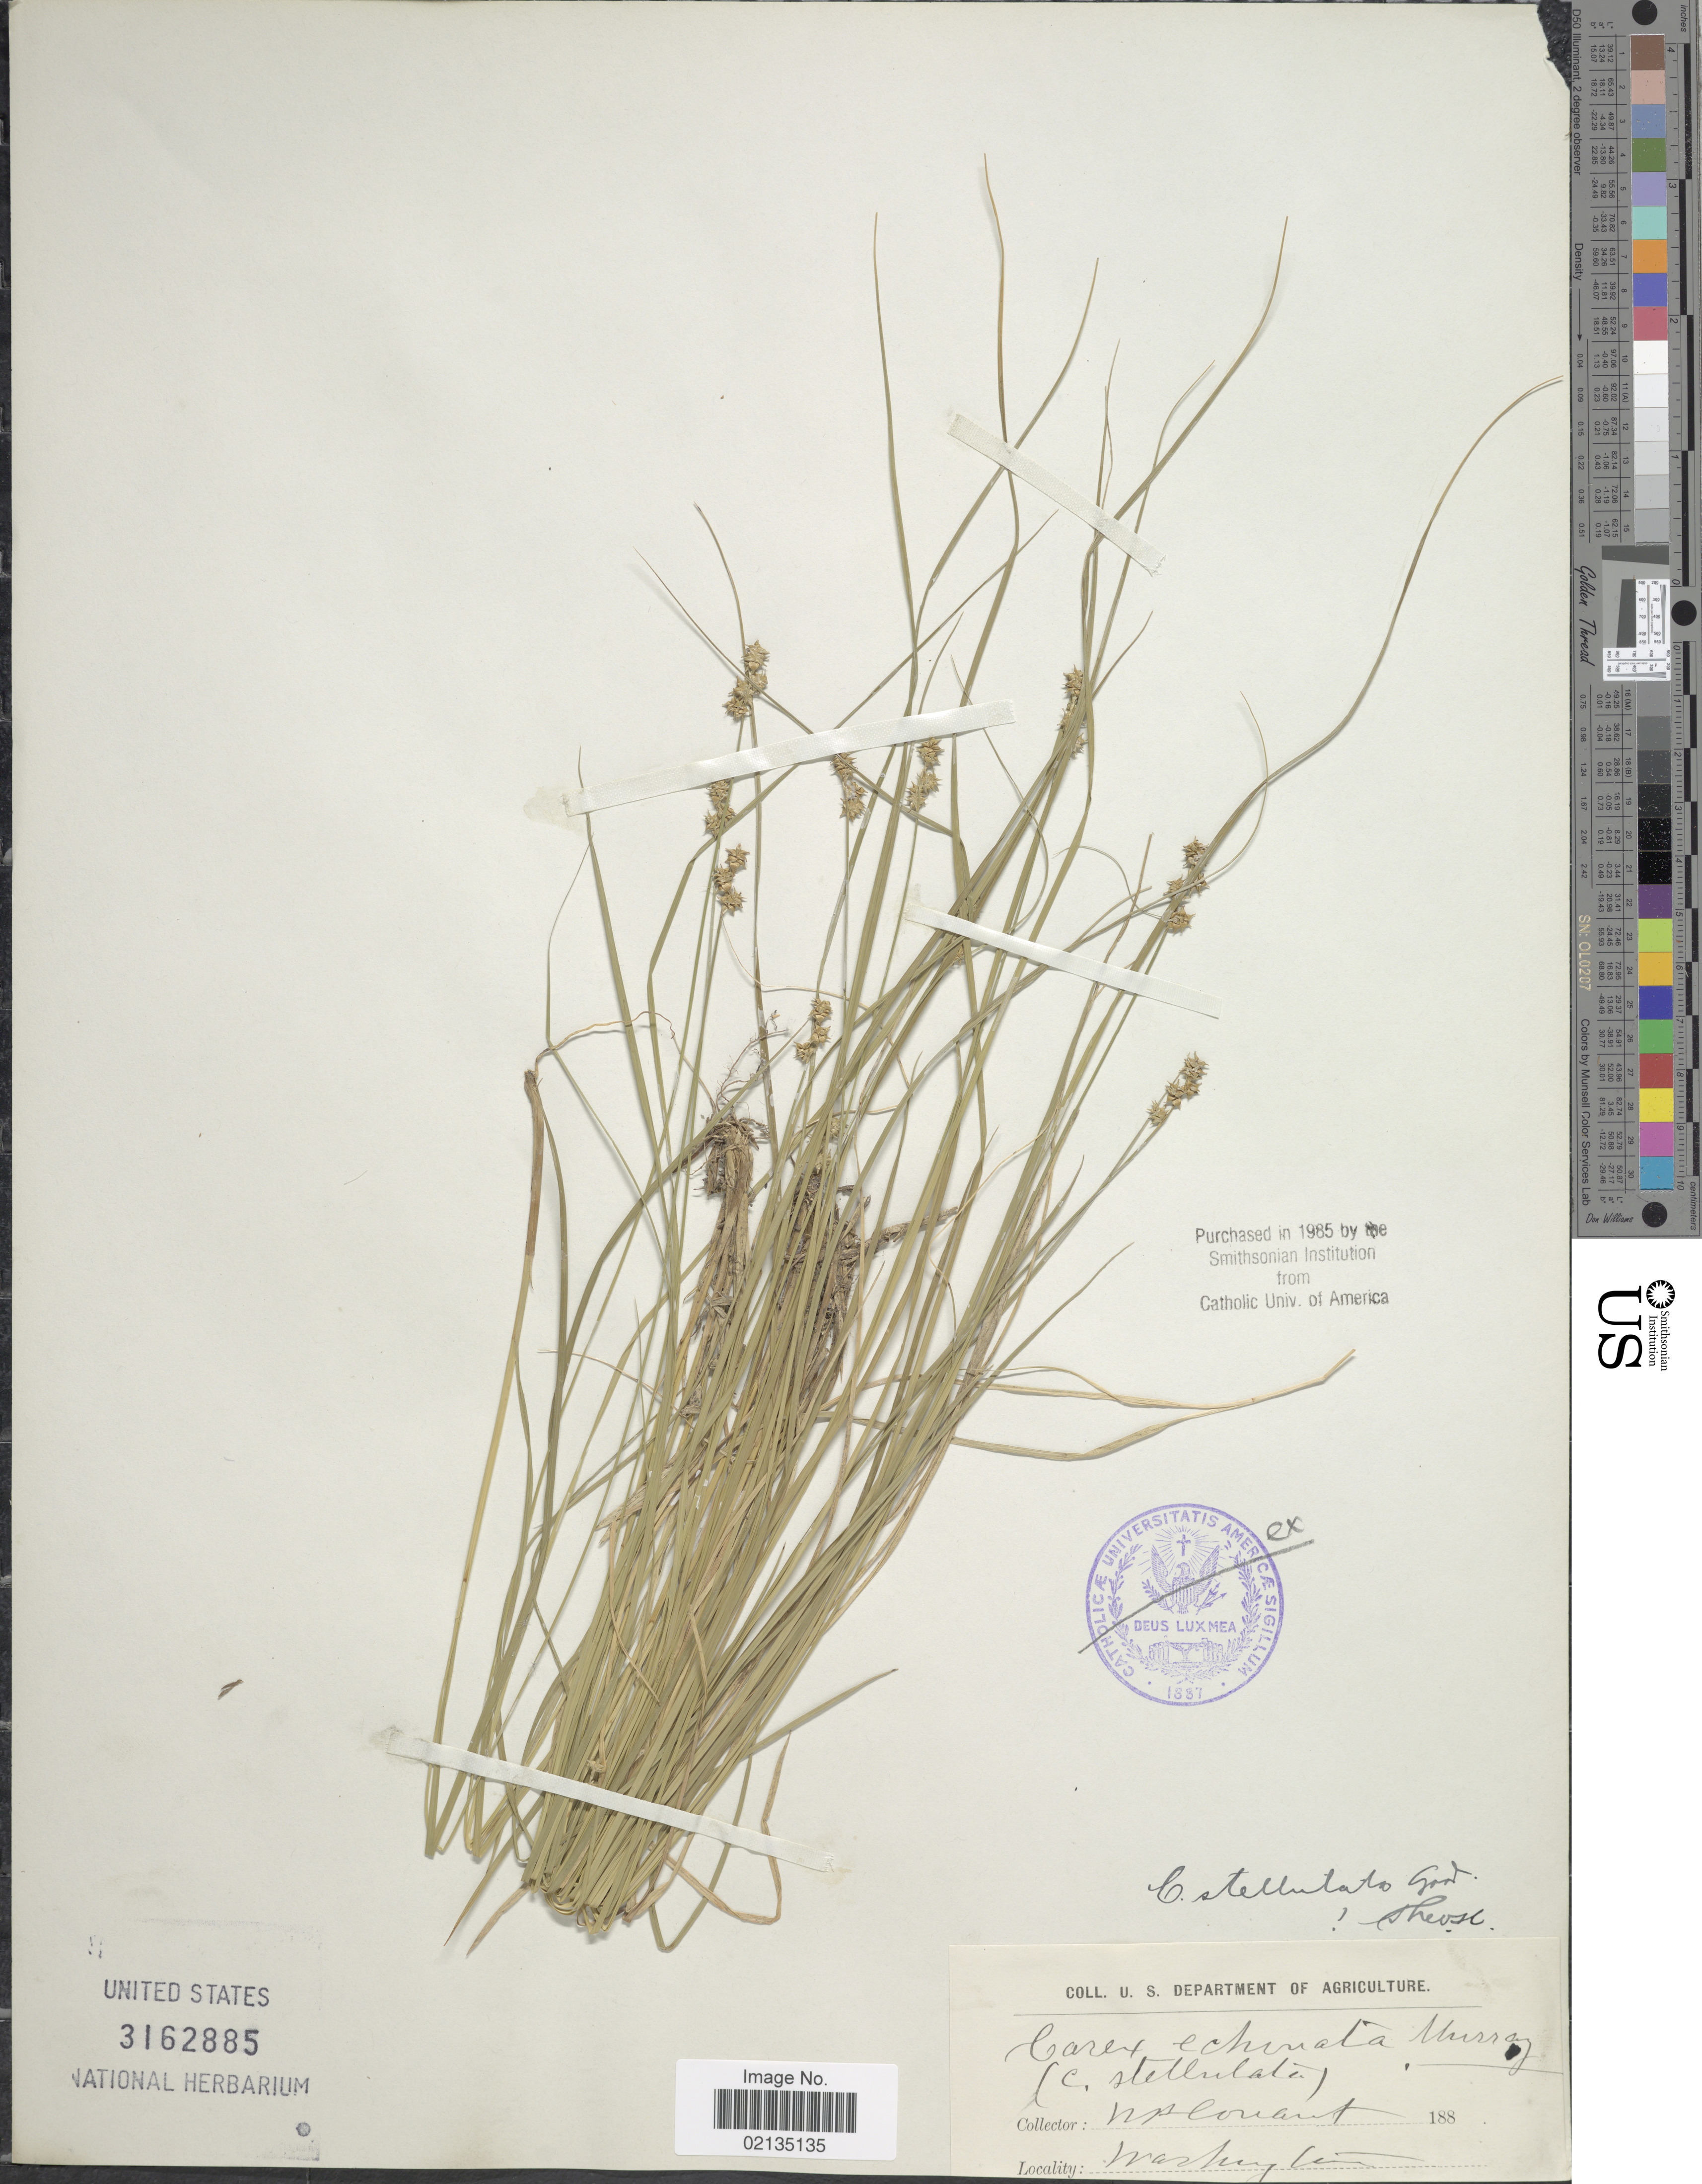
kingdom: Plantae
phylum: Tracheophyta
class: Liliopsida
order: Poales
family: Cyperaceae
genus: Carex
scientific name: Carex echinata subsp. echinata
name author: Murray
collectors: W. P. Conant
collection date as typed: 188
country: United States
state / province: Washington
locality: Washington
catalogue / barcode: US 3162885